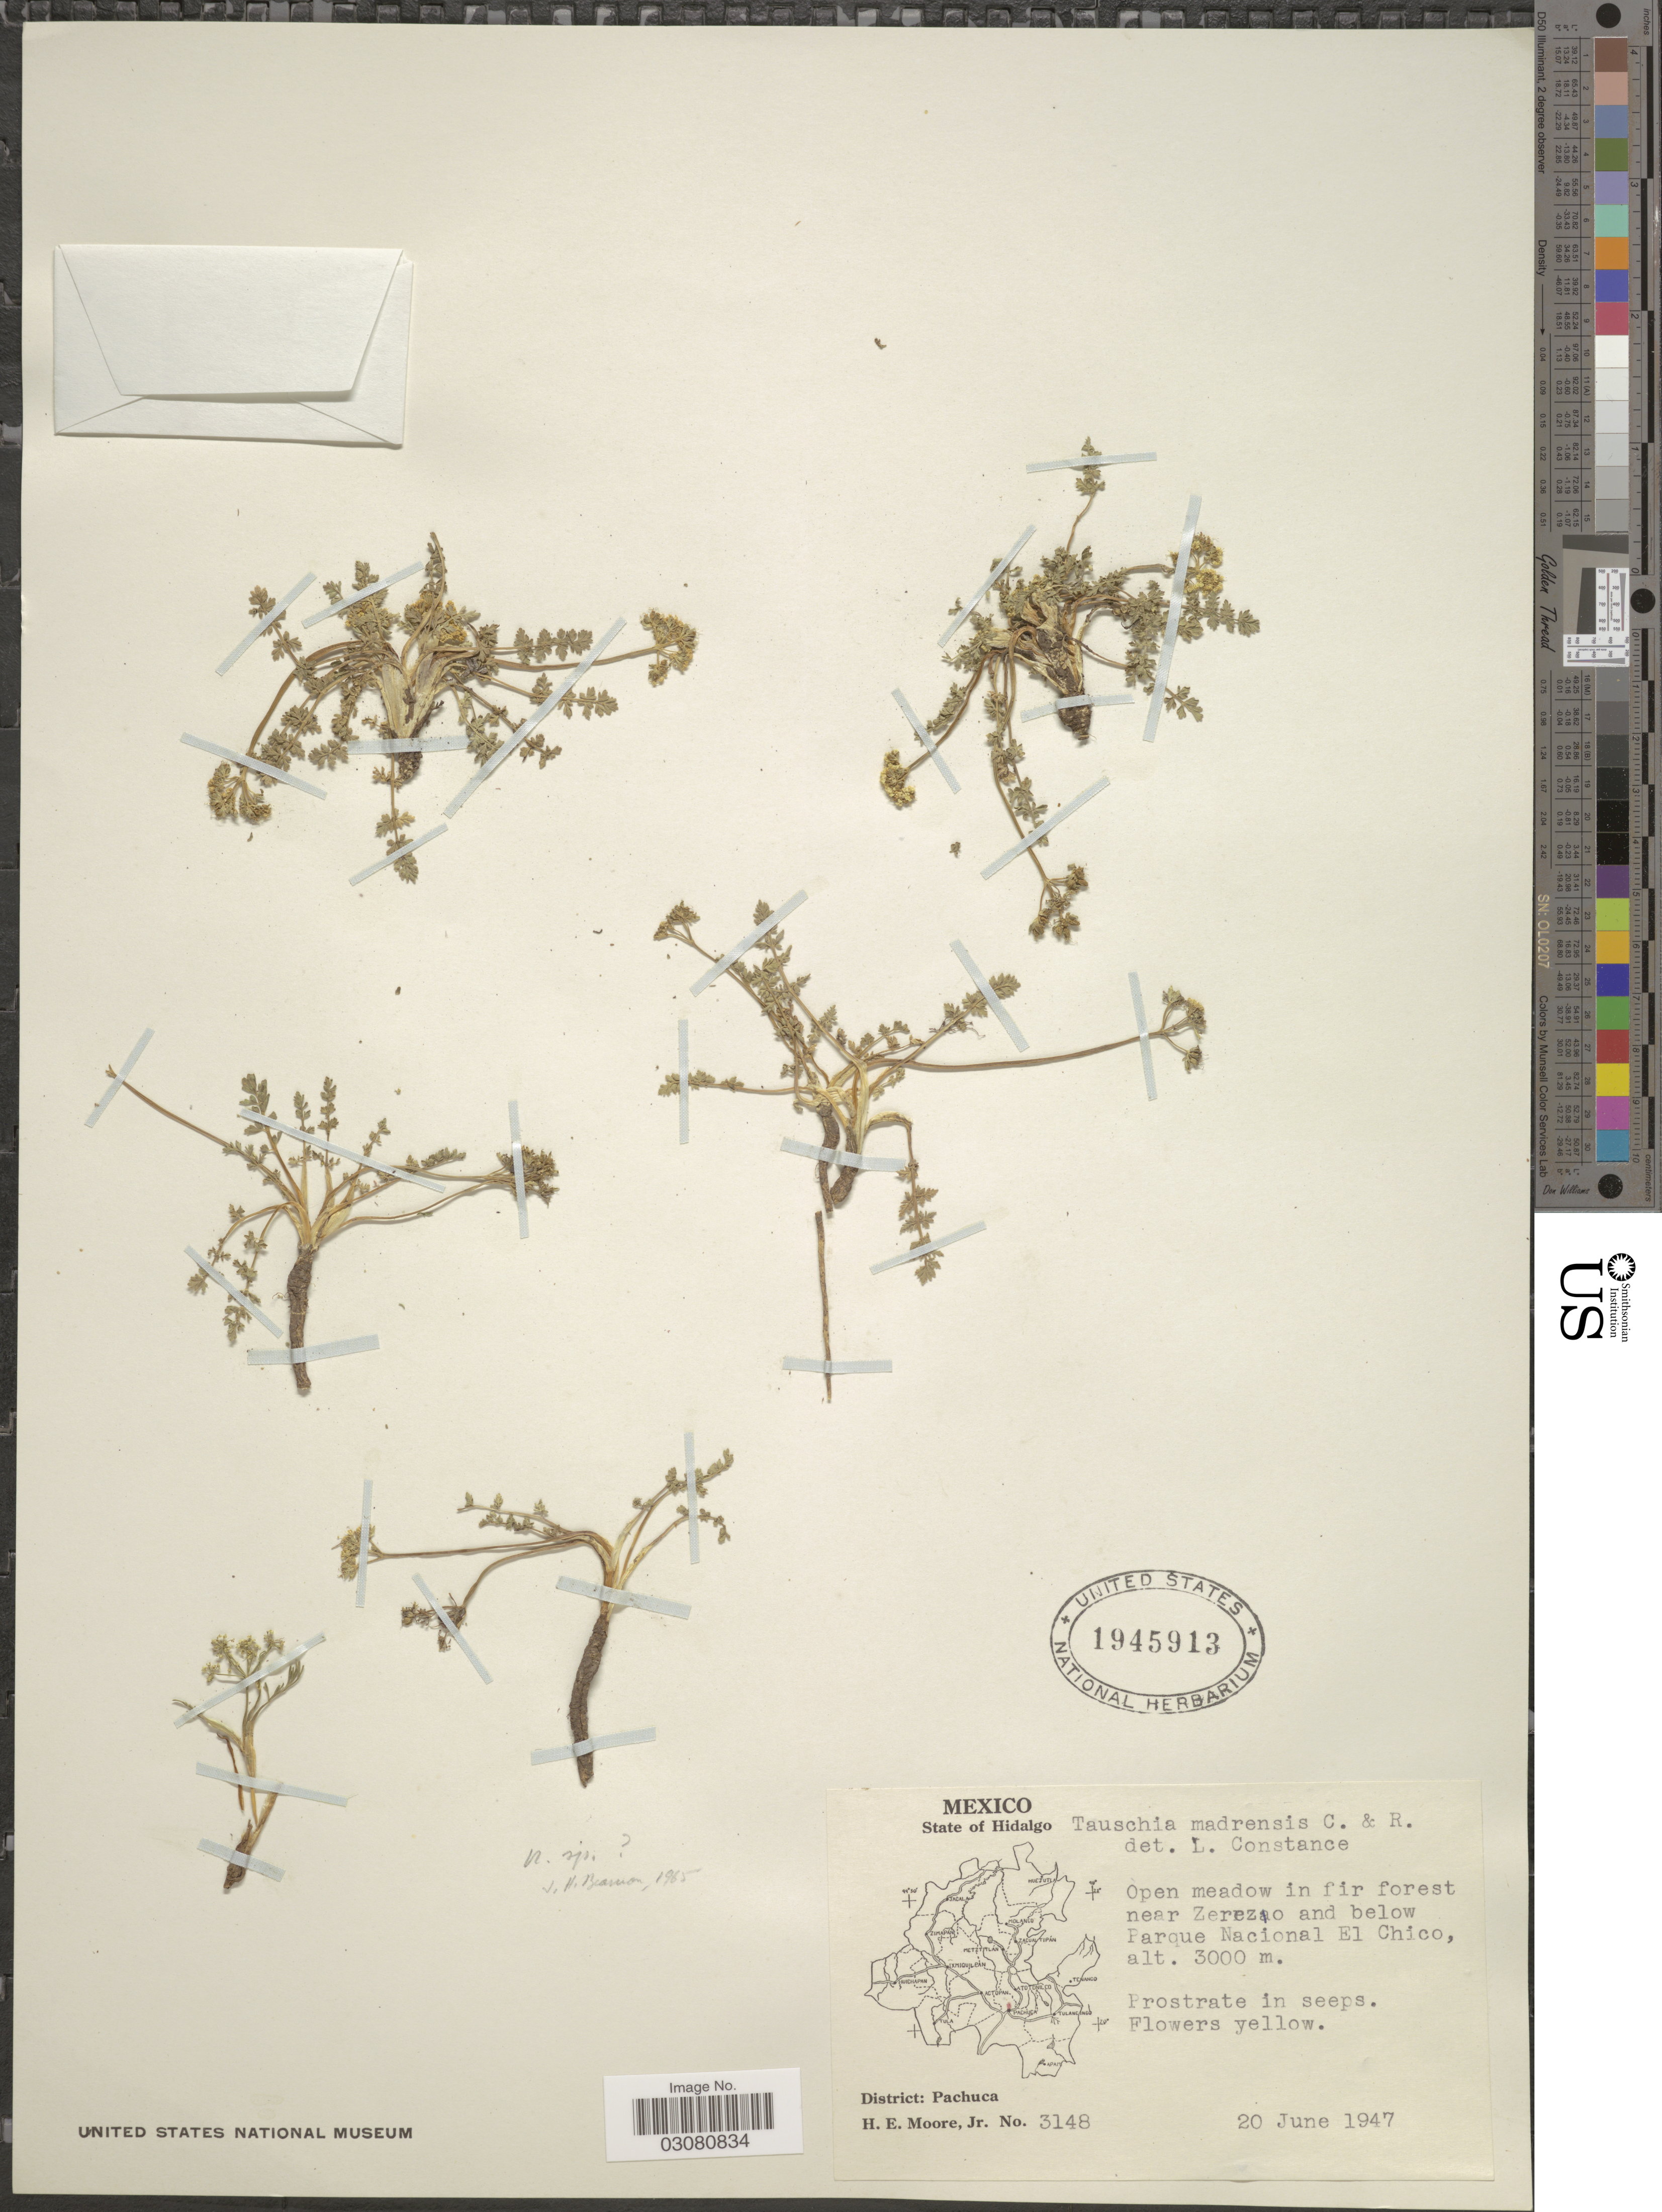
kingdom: Plantae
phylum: Tracheophyta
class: Magnoliopsida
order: Apiales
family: Apiaceae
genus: Tauschia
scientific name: Tauschia madrensis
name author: J.M. Coult. & Rose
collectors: H. Moore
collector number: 3148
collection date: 1947-06-20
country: Mexico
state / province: Hidalgo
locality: Near Zerezo and below Parque Nacional El Chico. District: Pachuca.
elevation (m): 3000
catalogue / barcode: US 1945913